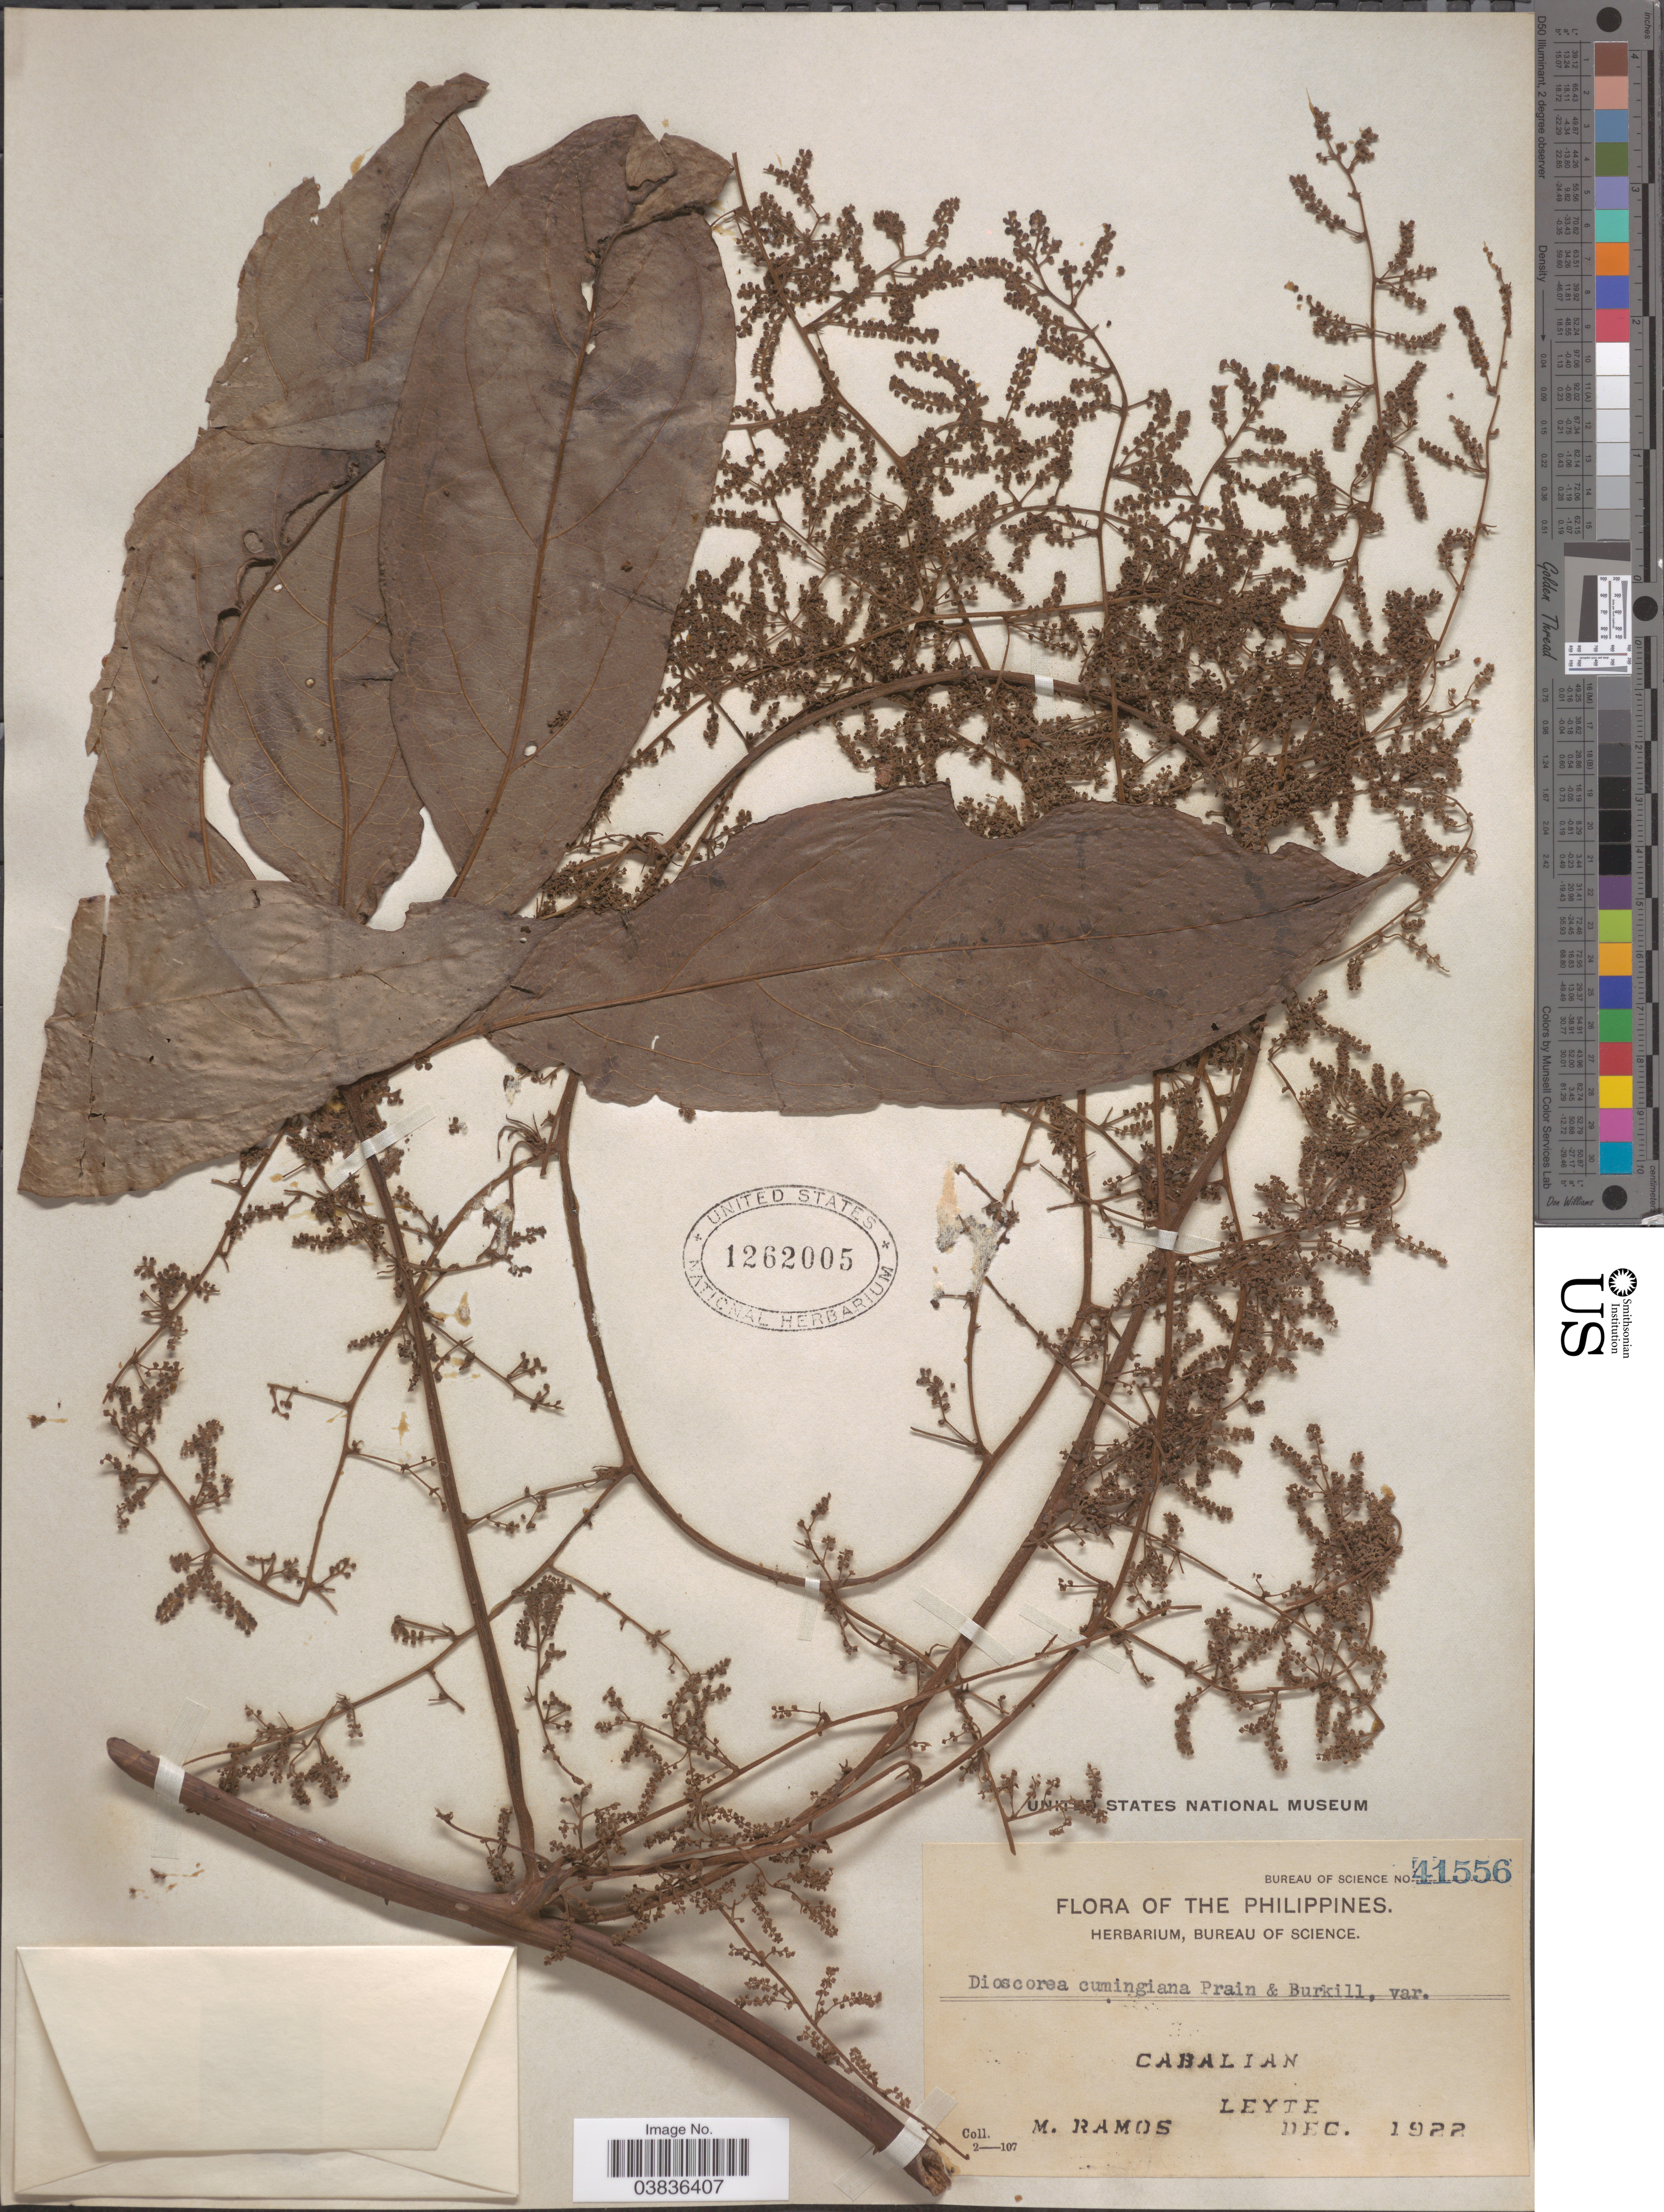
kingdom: Plantae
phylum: Tracheophyta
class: Liliopsida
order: Dioscoreales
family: Dioscoreaceae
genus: Dioscorea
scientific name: Dioscorea cumingii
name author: Prain & Burkill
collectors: M. Ramos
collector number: Bureau of Science 14556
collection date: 1922-12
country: Philippines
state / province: Eastern Visayas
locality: Cabalian. Leyte.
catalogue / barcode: US 1262005